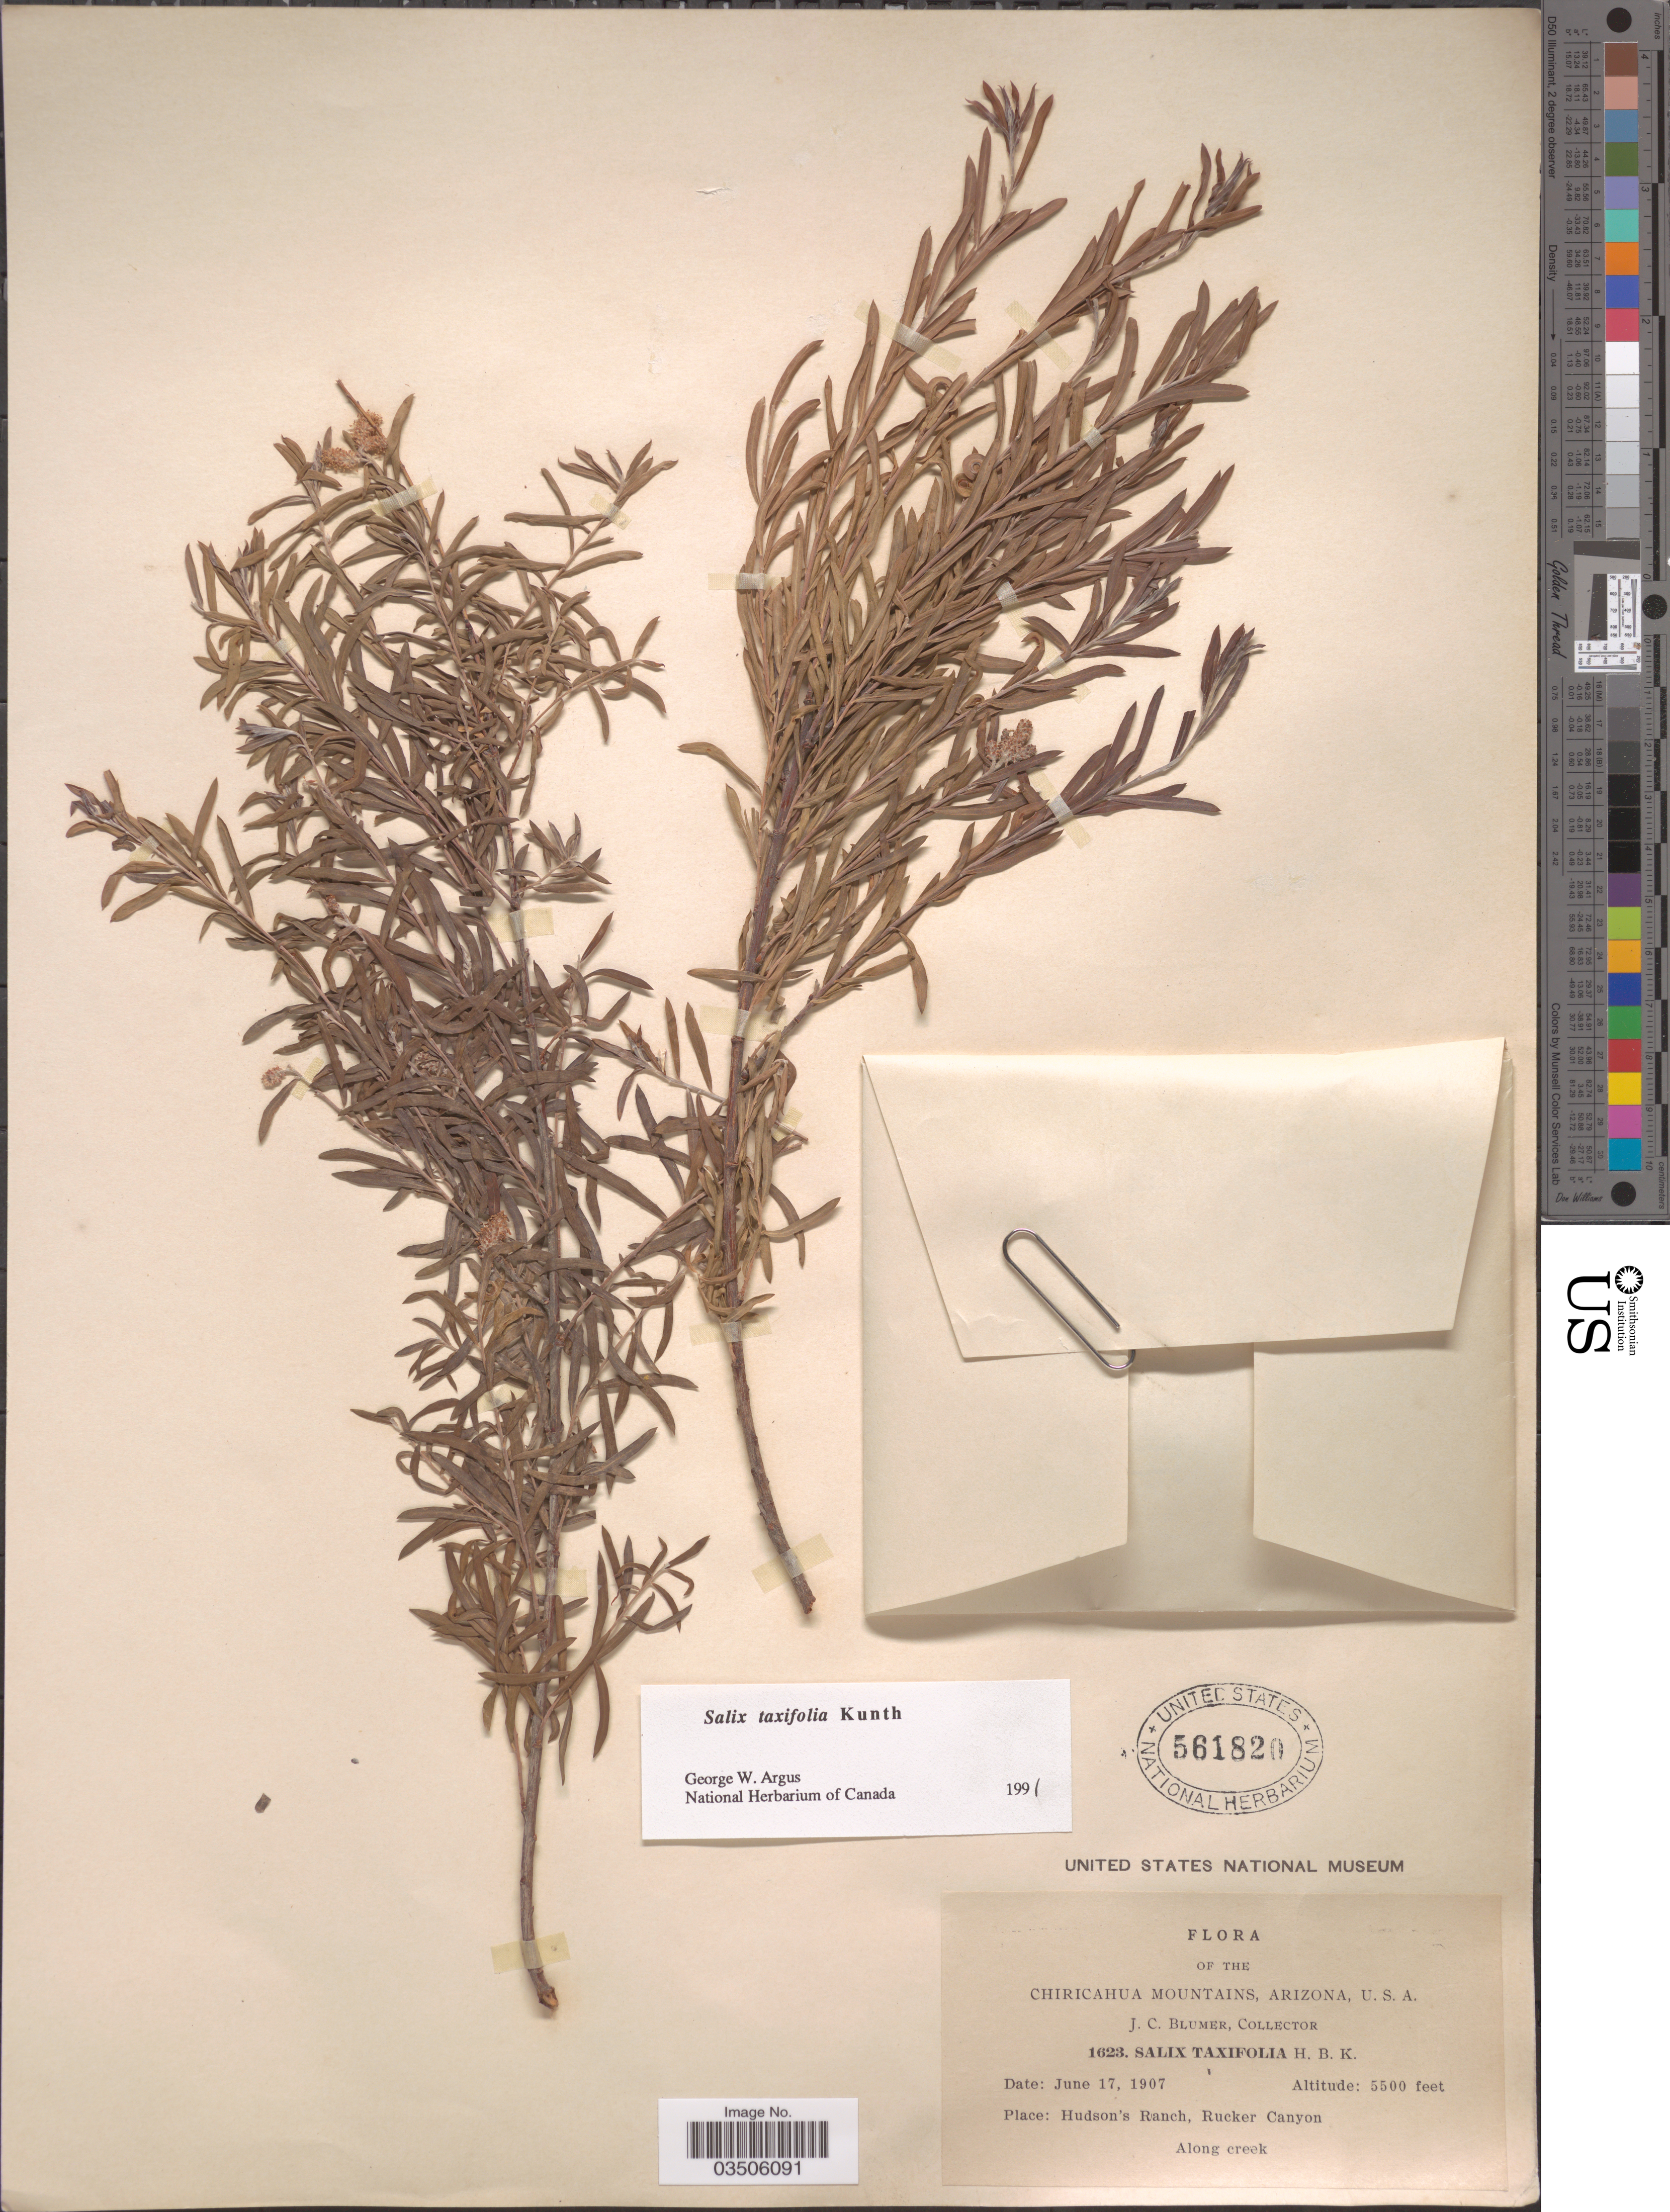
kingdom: Plantae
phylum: Tracheophyta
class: Magnoliopsida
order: Malpighiales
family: Salicaceae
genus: Salix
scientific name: Salix taxifolia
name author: Kunth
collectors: J. C. Blumer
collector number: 1623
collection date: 1907-06-17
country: United States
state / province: Arizona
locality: Chiricahua Mountains. Hudson's Ranch, Rucker Canyon. Along creek.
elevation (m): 1676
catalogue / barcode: US 261820